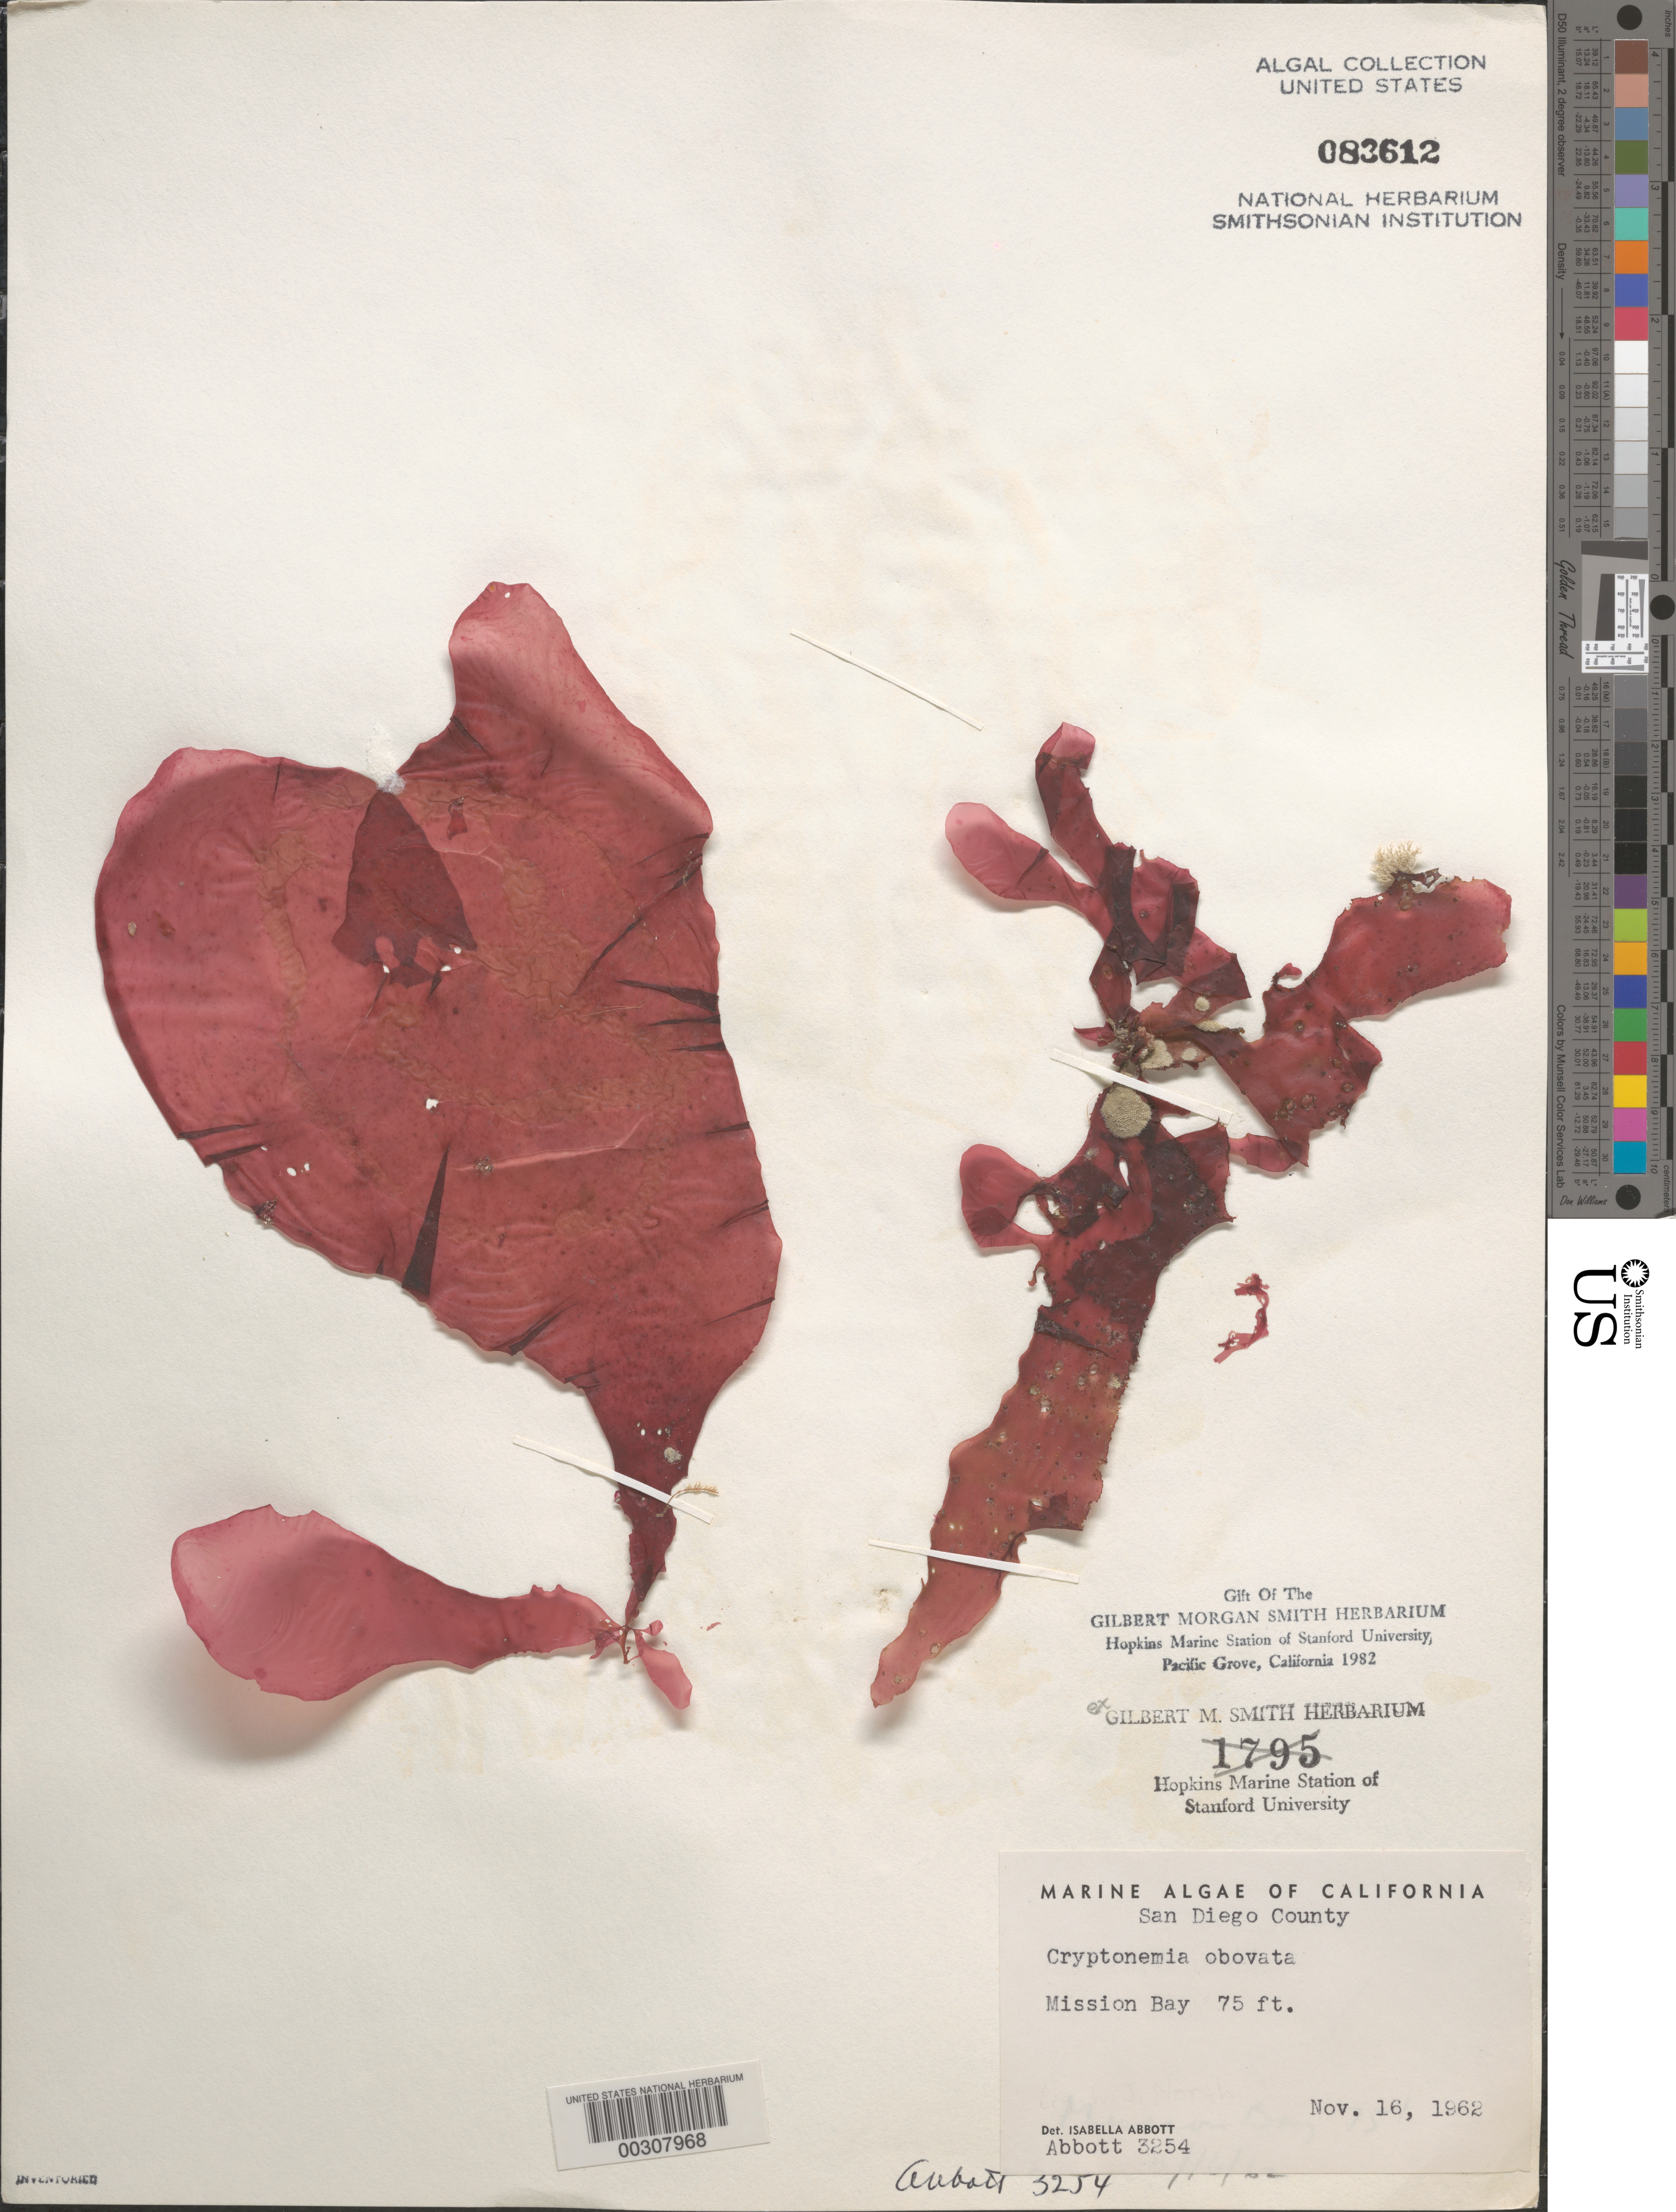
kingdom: Plantae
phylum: Rhodophyta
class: Florideophyceae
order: Halymeniales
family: Halymeniaceae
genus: Cryptonemia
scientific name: Cryptonemia obovata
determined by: Abbott, Isabella A.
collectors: W. North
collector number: IAA 3254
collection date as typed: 16 Nov 1962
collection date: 1962-11-16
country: United States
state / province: California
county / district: San Diego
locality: Mission Bay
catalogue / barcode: US 83612